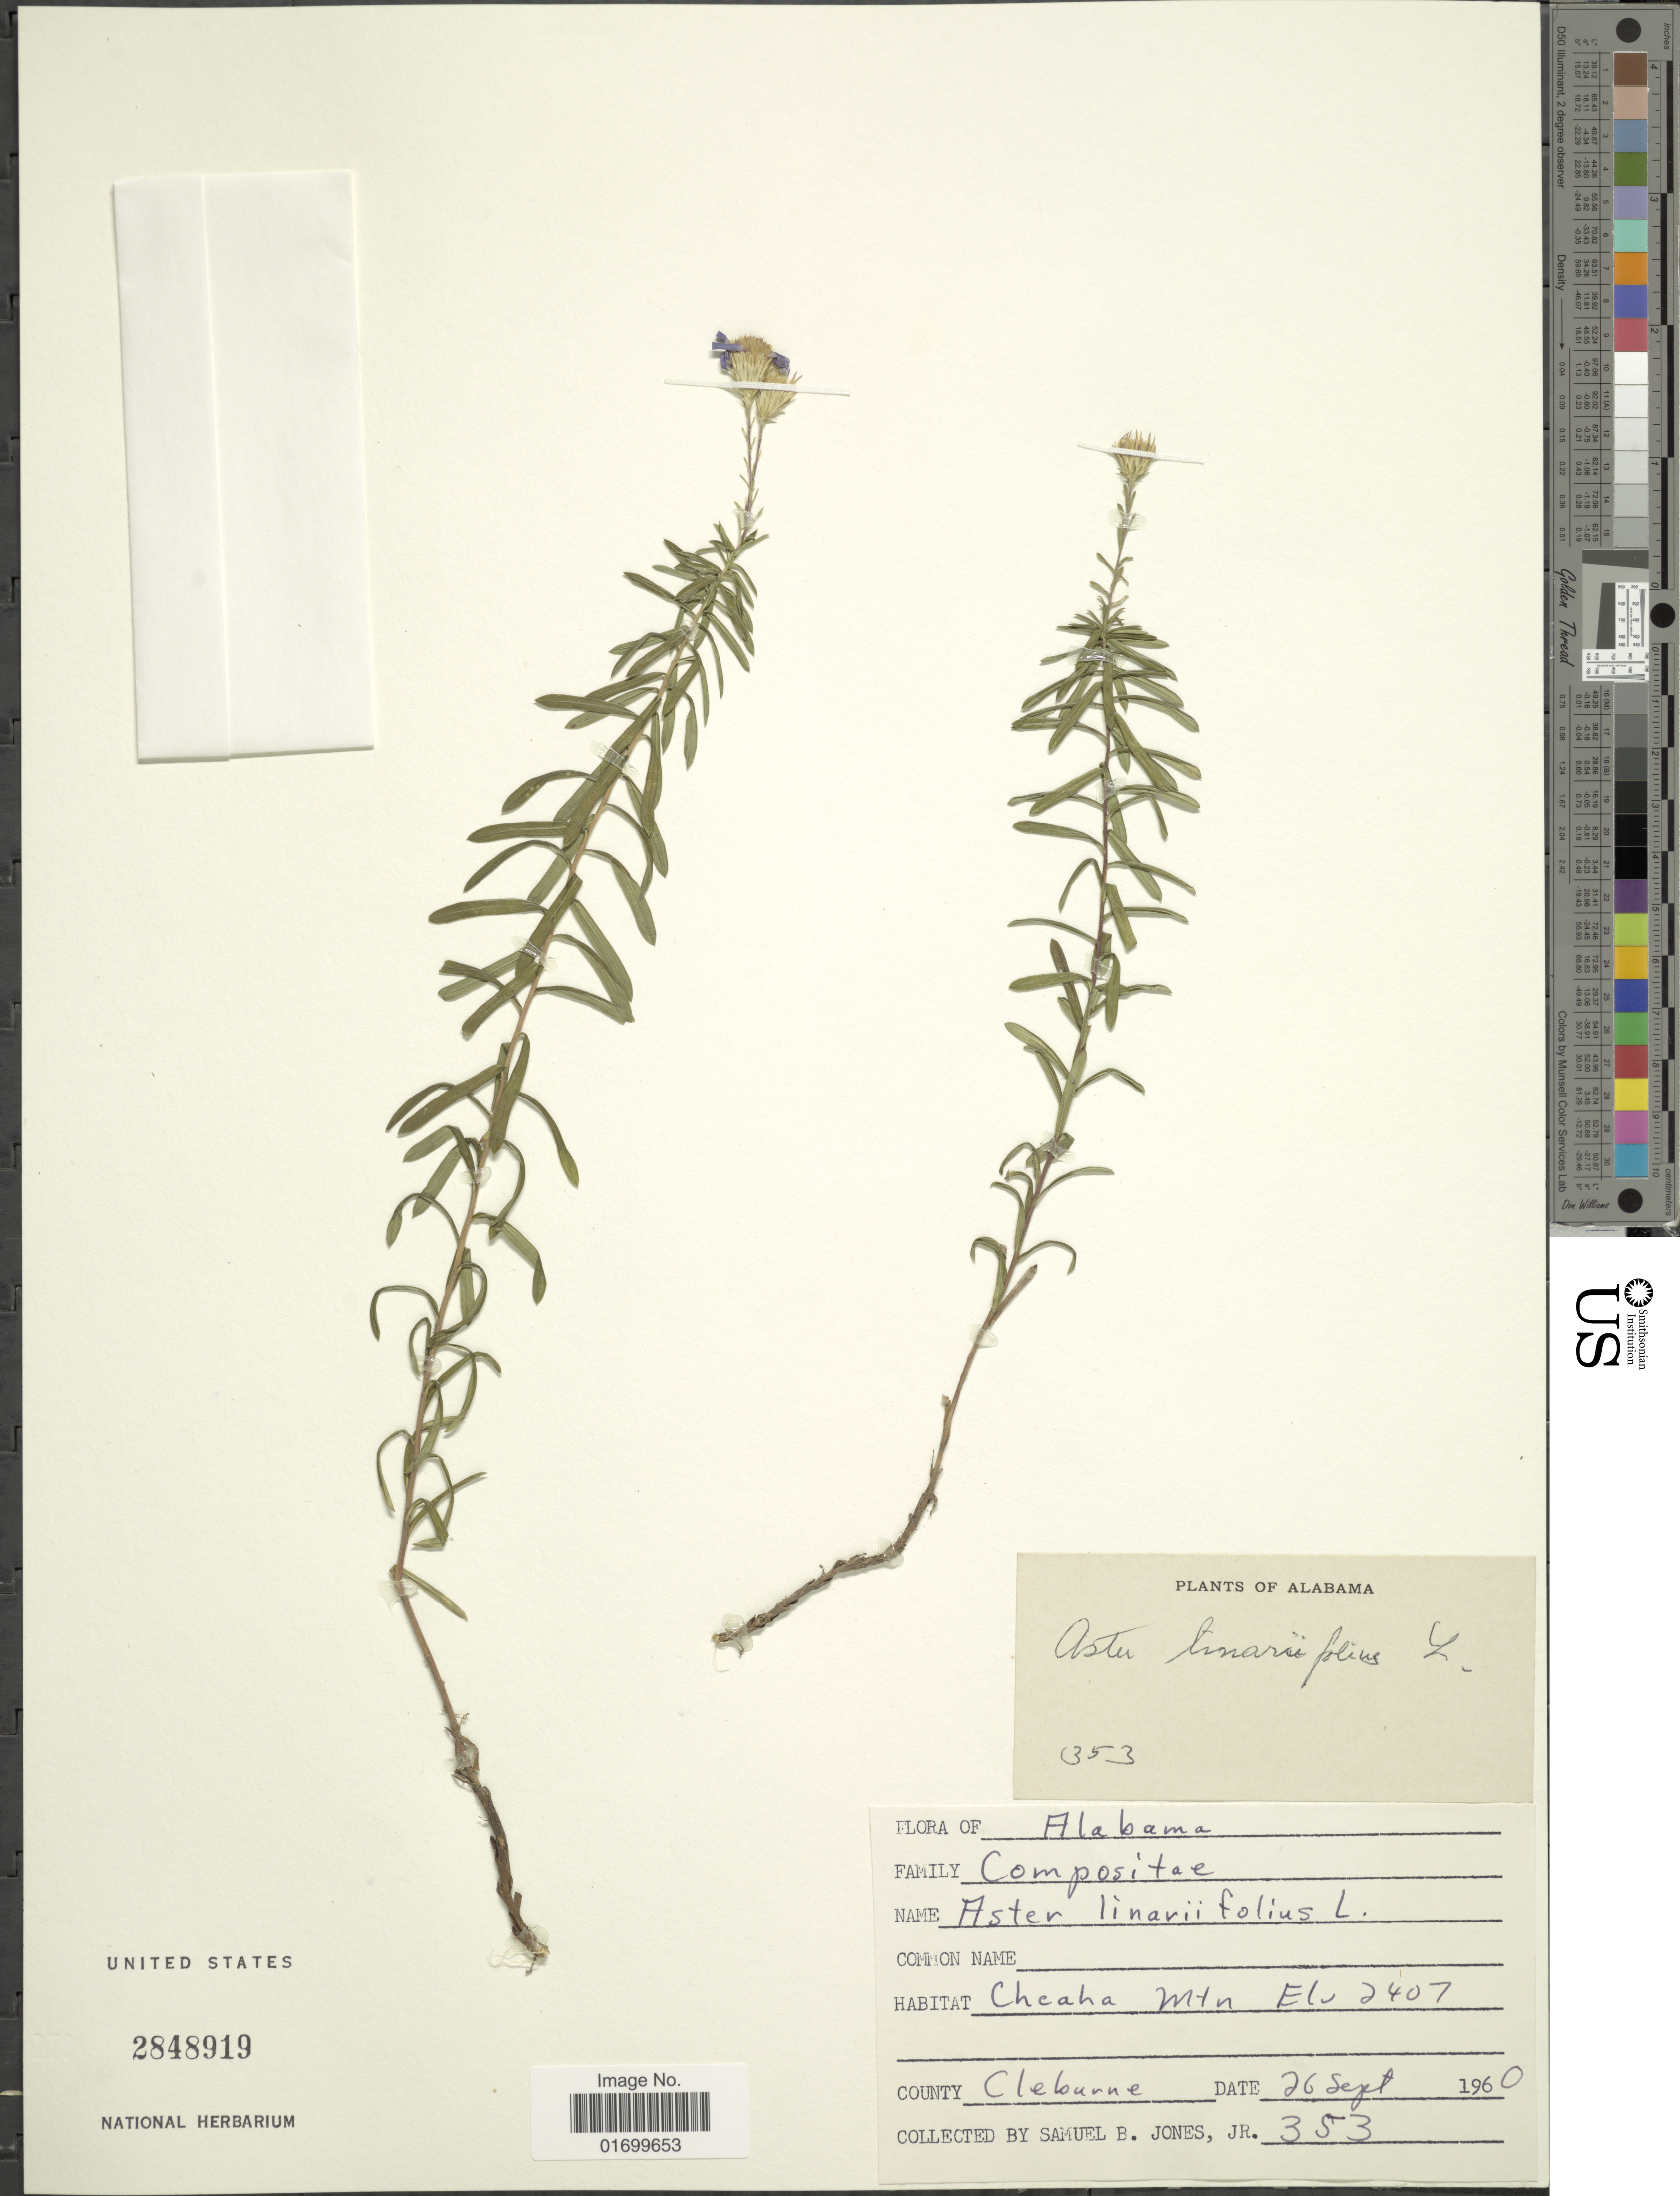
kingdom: Plantae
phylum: Tracheophyta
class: Magnoliopsida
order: Asterales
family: Asteraceae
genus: Ionactis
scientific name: Ionactis linariifolia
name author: (L.) Greene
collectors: S. B. Jones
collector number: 353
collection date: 1960-09-26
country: United States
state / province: Alabama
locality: Chcaha Mtn, County Cleburne.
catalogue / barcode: US 2848919